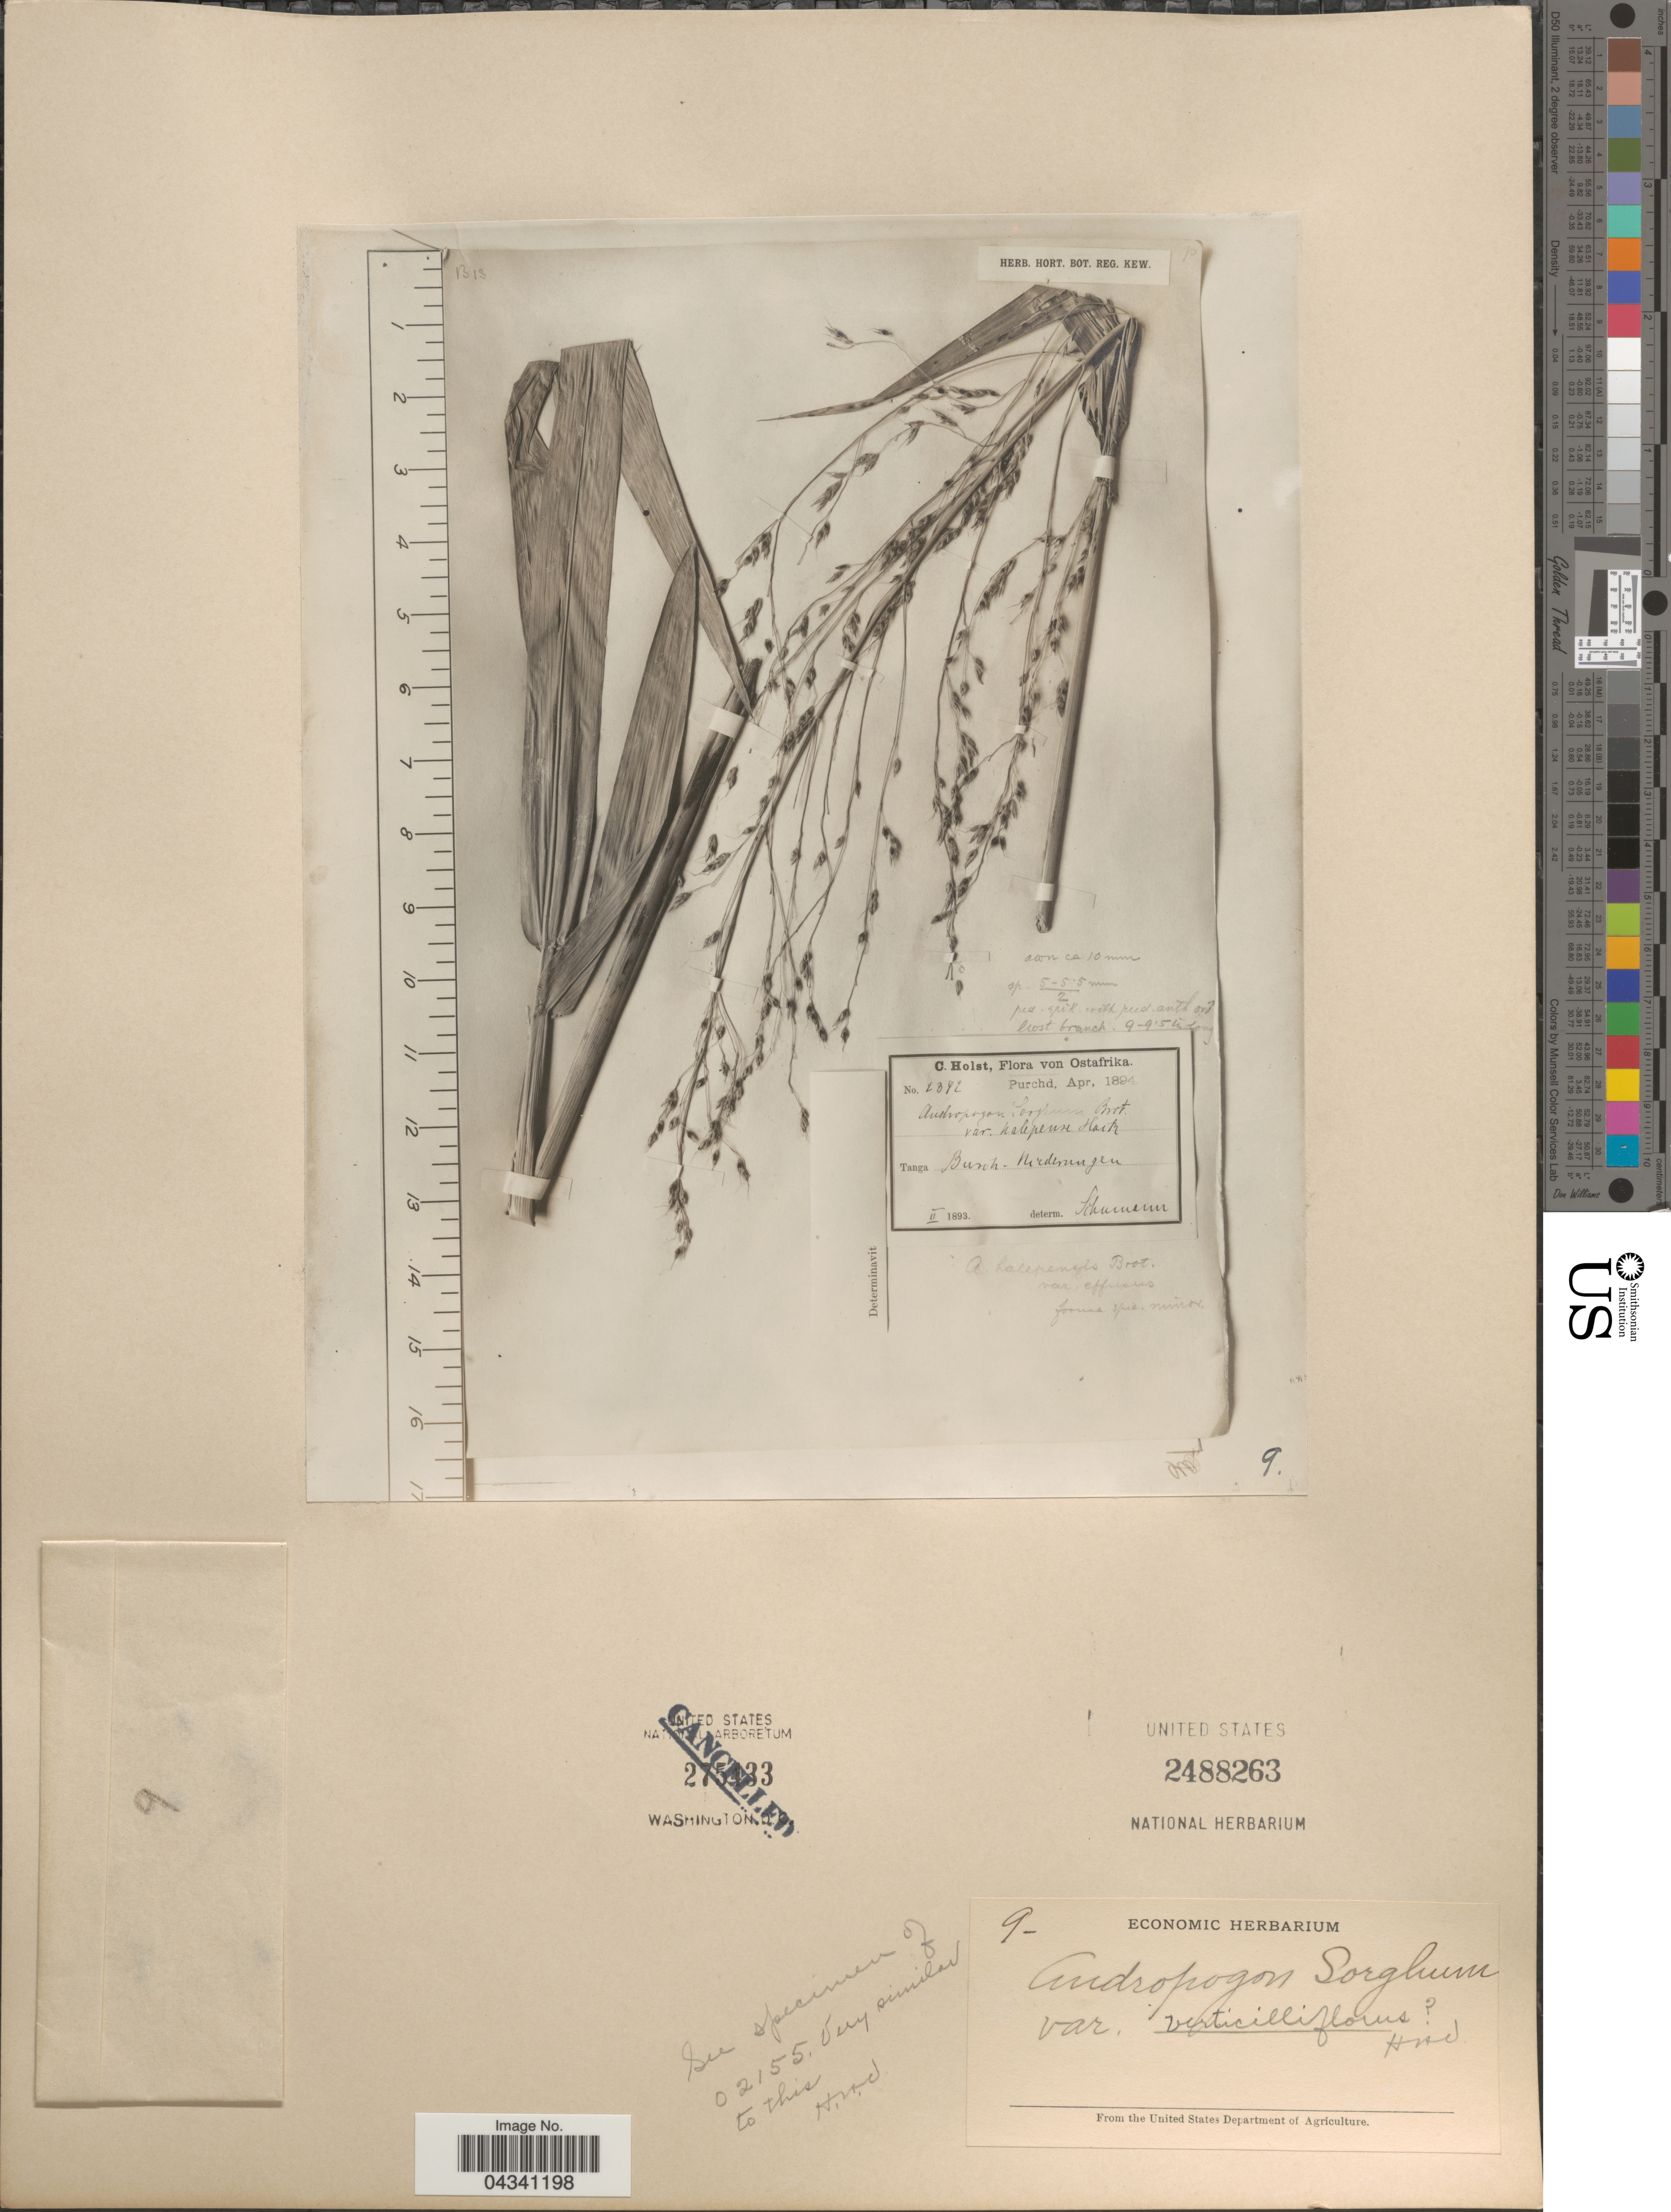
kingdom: Plantae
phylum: Tracheophyta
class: Liliopsida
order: Poales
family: Poaceae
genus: Sorghum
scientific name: Sorghum sp.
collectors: C. H. Holst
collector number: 2382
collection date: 1893-02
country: Tanzania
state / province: Tanga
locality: Ostafrica. Busch-Niederungen.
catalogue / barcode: US 2488263